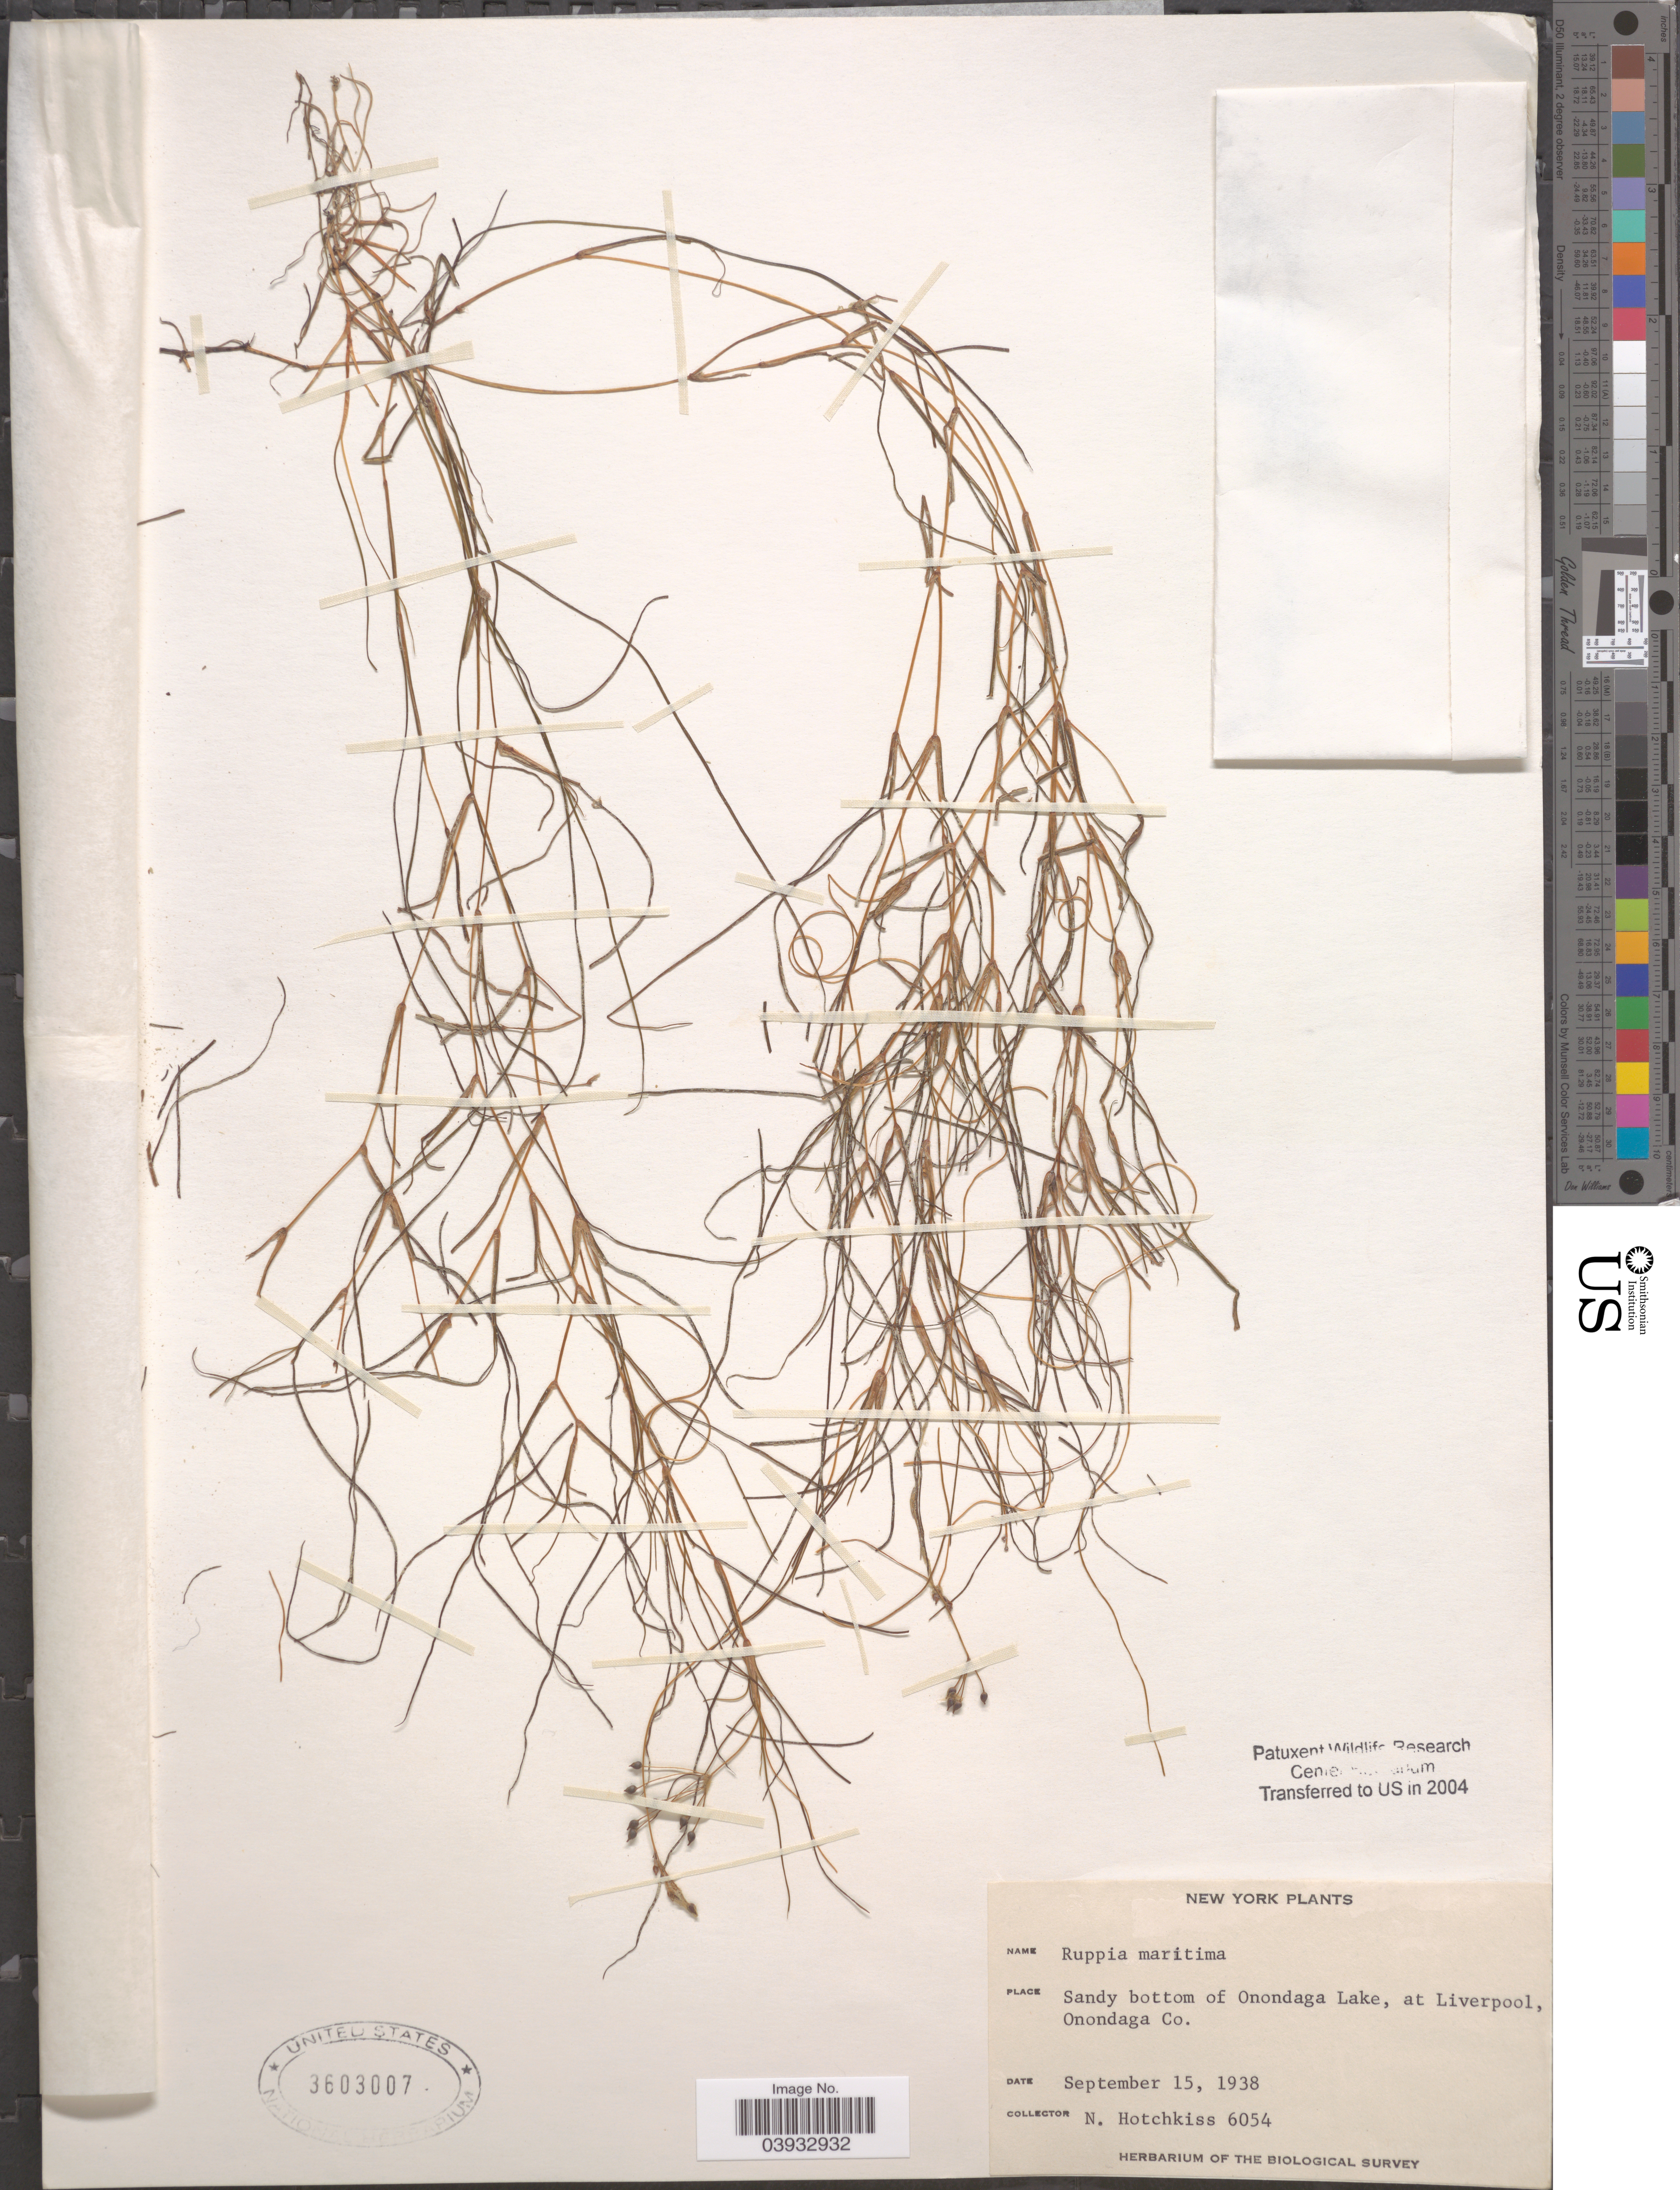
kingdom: Plantae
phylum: Tracheophyta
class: Liliopsida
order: Alismatales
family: Ruppiaceae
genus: Ruppia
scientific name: Ruppia maritima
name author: L.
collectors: N. Hotchkiss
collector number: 6054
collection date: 1938-09-15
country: United States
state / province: New York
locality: Sandy bottom of Onondaga Lake, at Liverpool, Onondaga Co.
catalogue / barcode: US 3603007